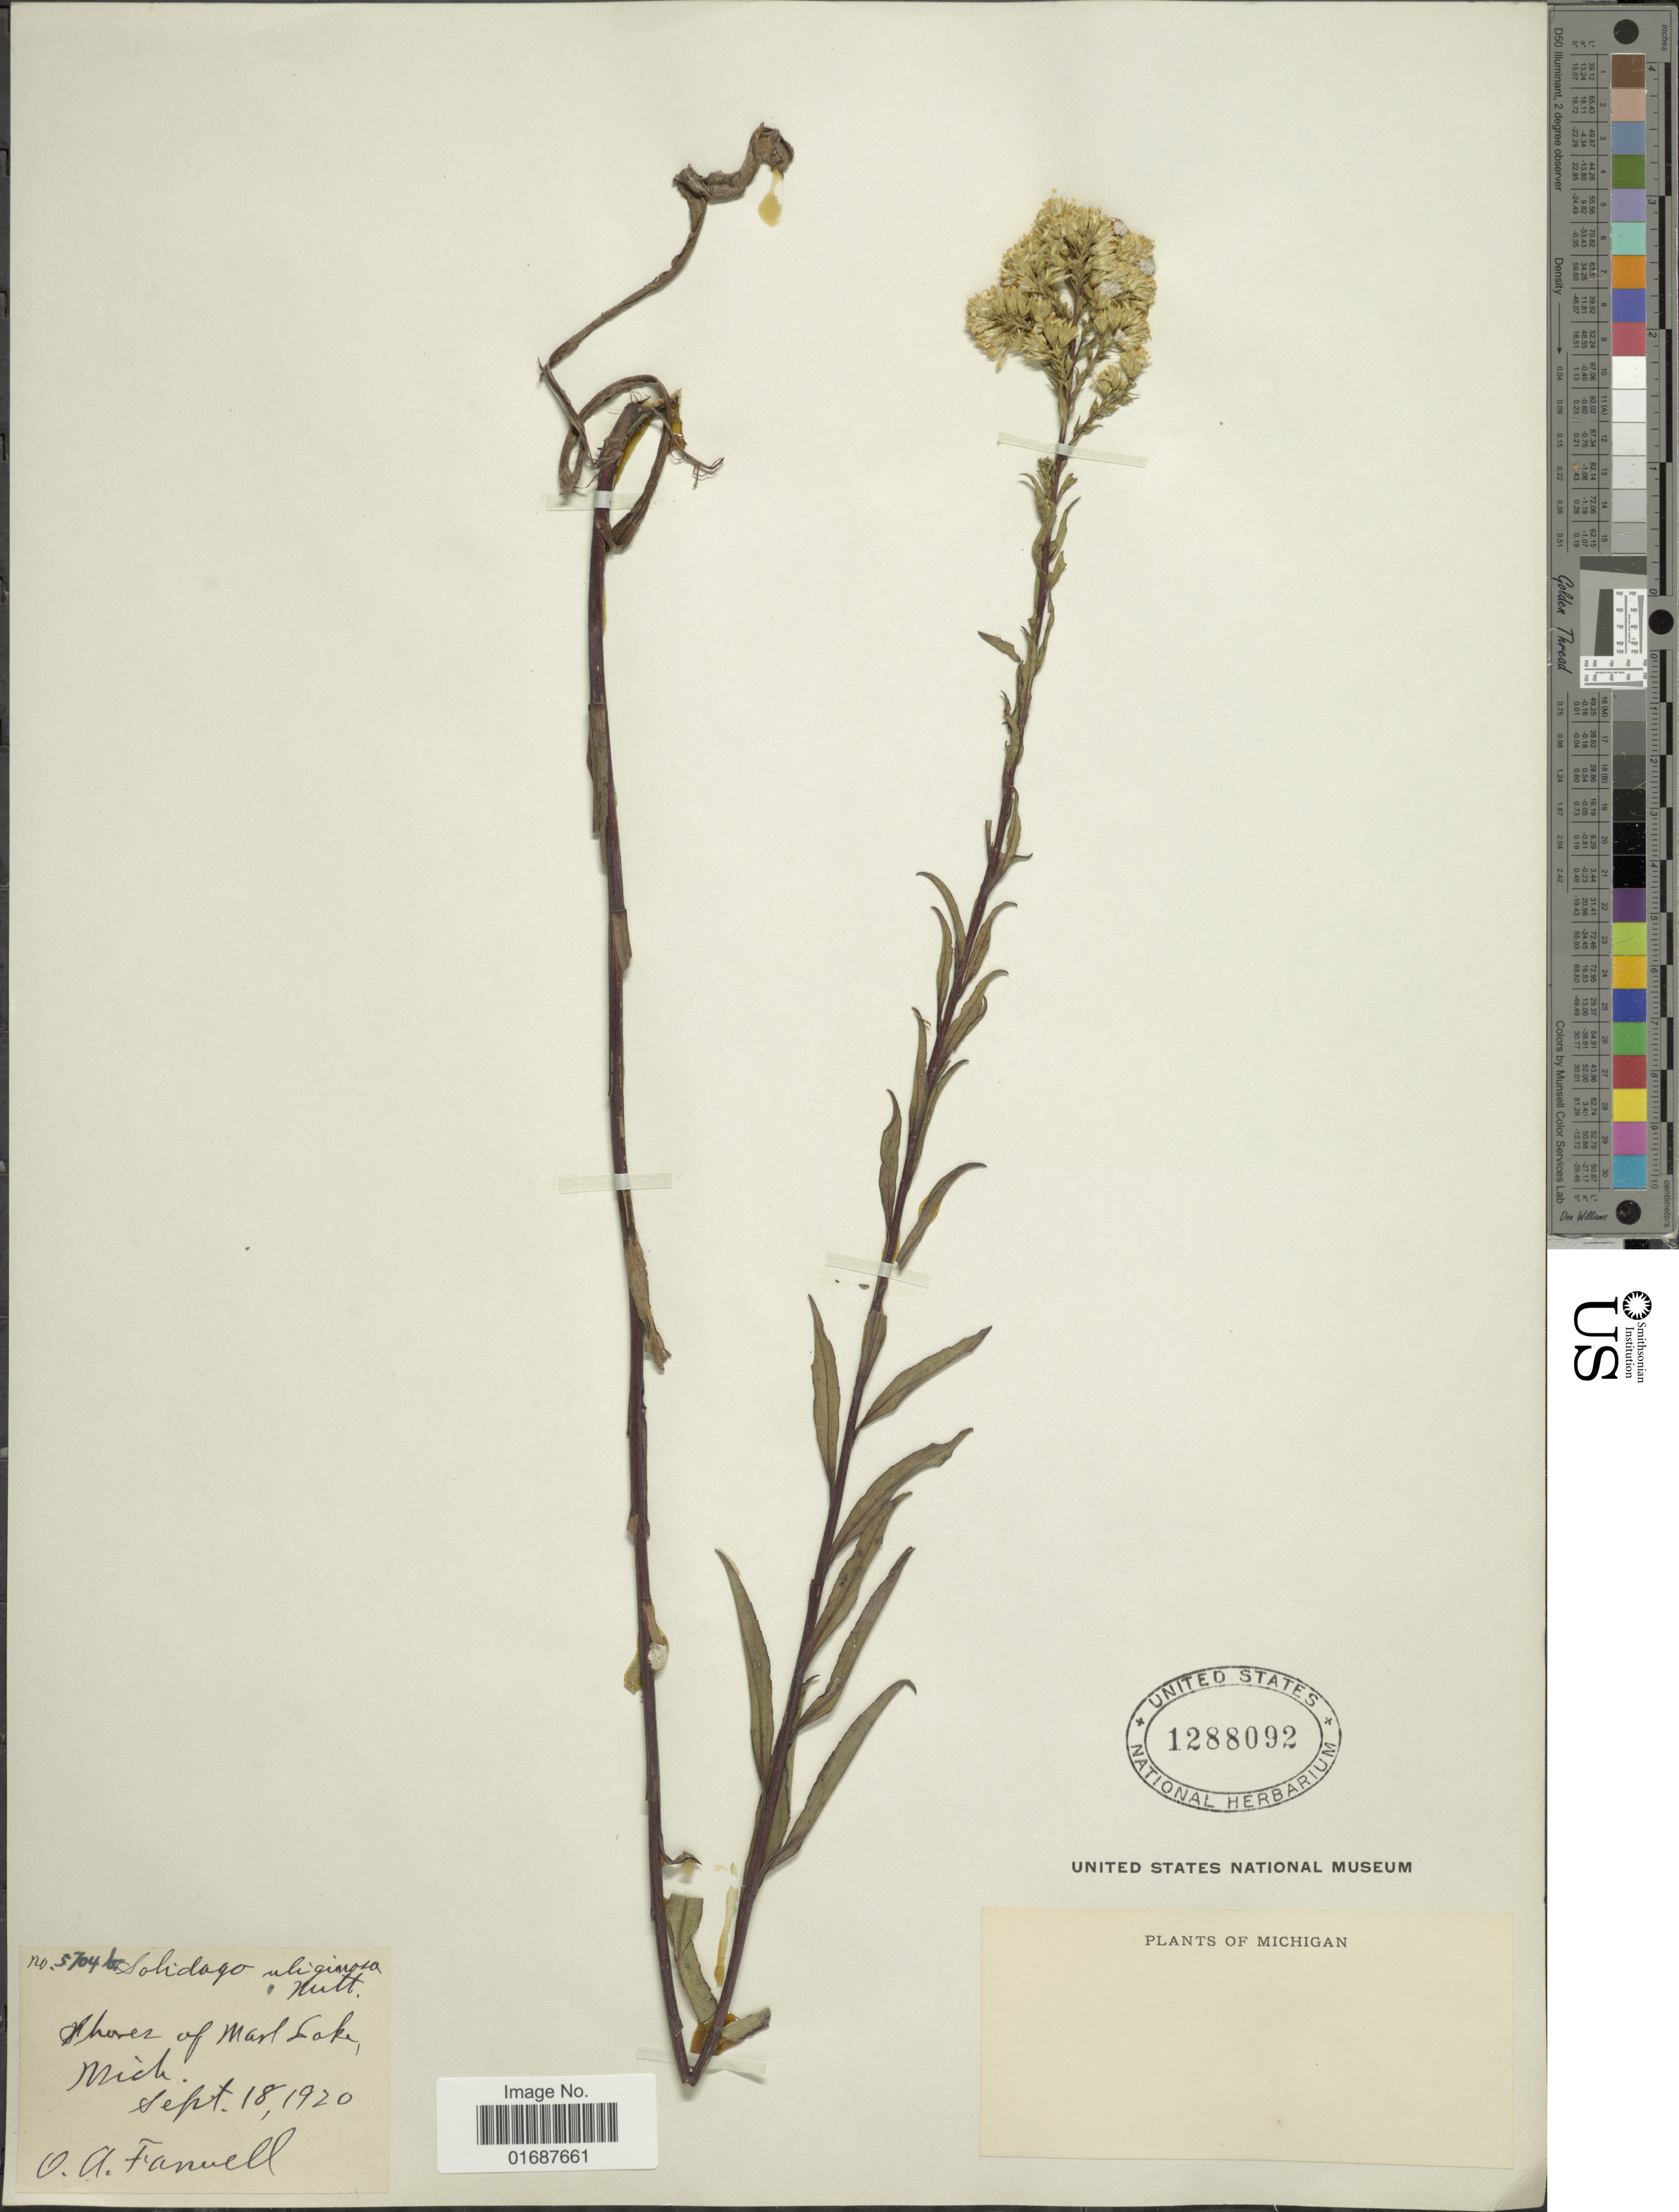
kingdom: Plantae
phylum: Tracheophyta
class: Magnoliopsida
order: Asterales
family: Asteraceae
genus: Solidago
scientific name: Solidago uliginosa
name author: Nutt.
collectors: O. Farwell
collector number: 5704b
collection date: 1920-09-18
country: United States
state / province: Michigan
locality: Shores of Marl Lake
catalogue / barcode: US 1288092